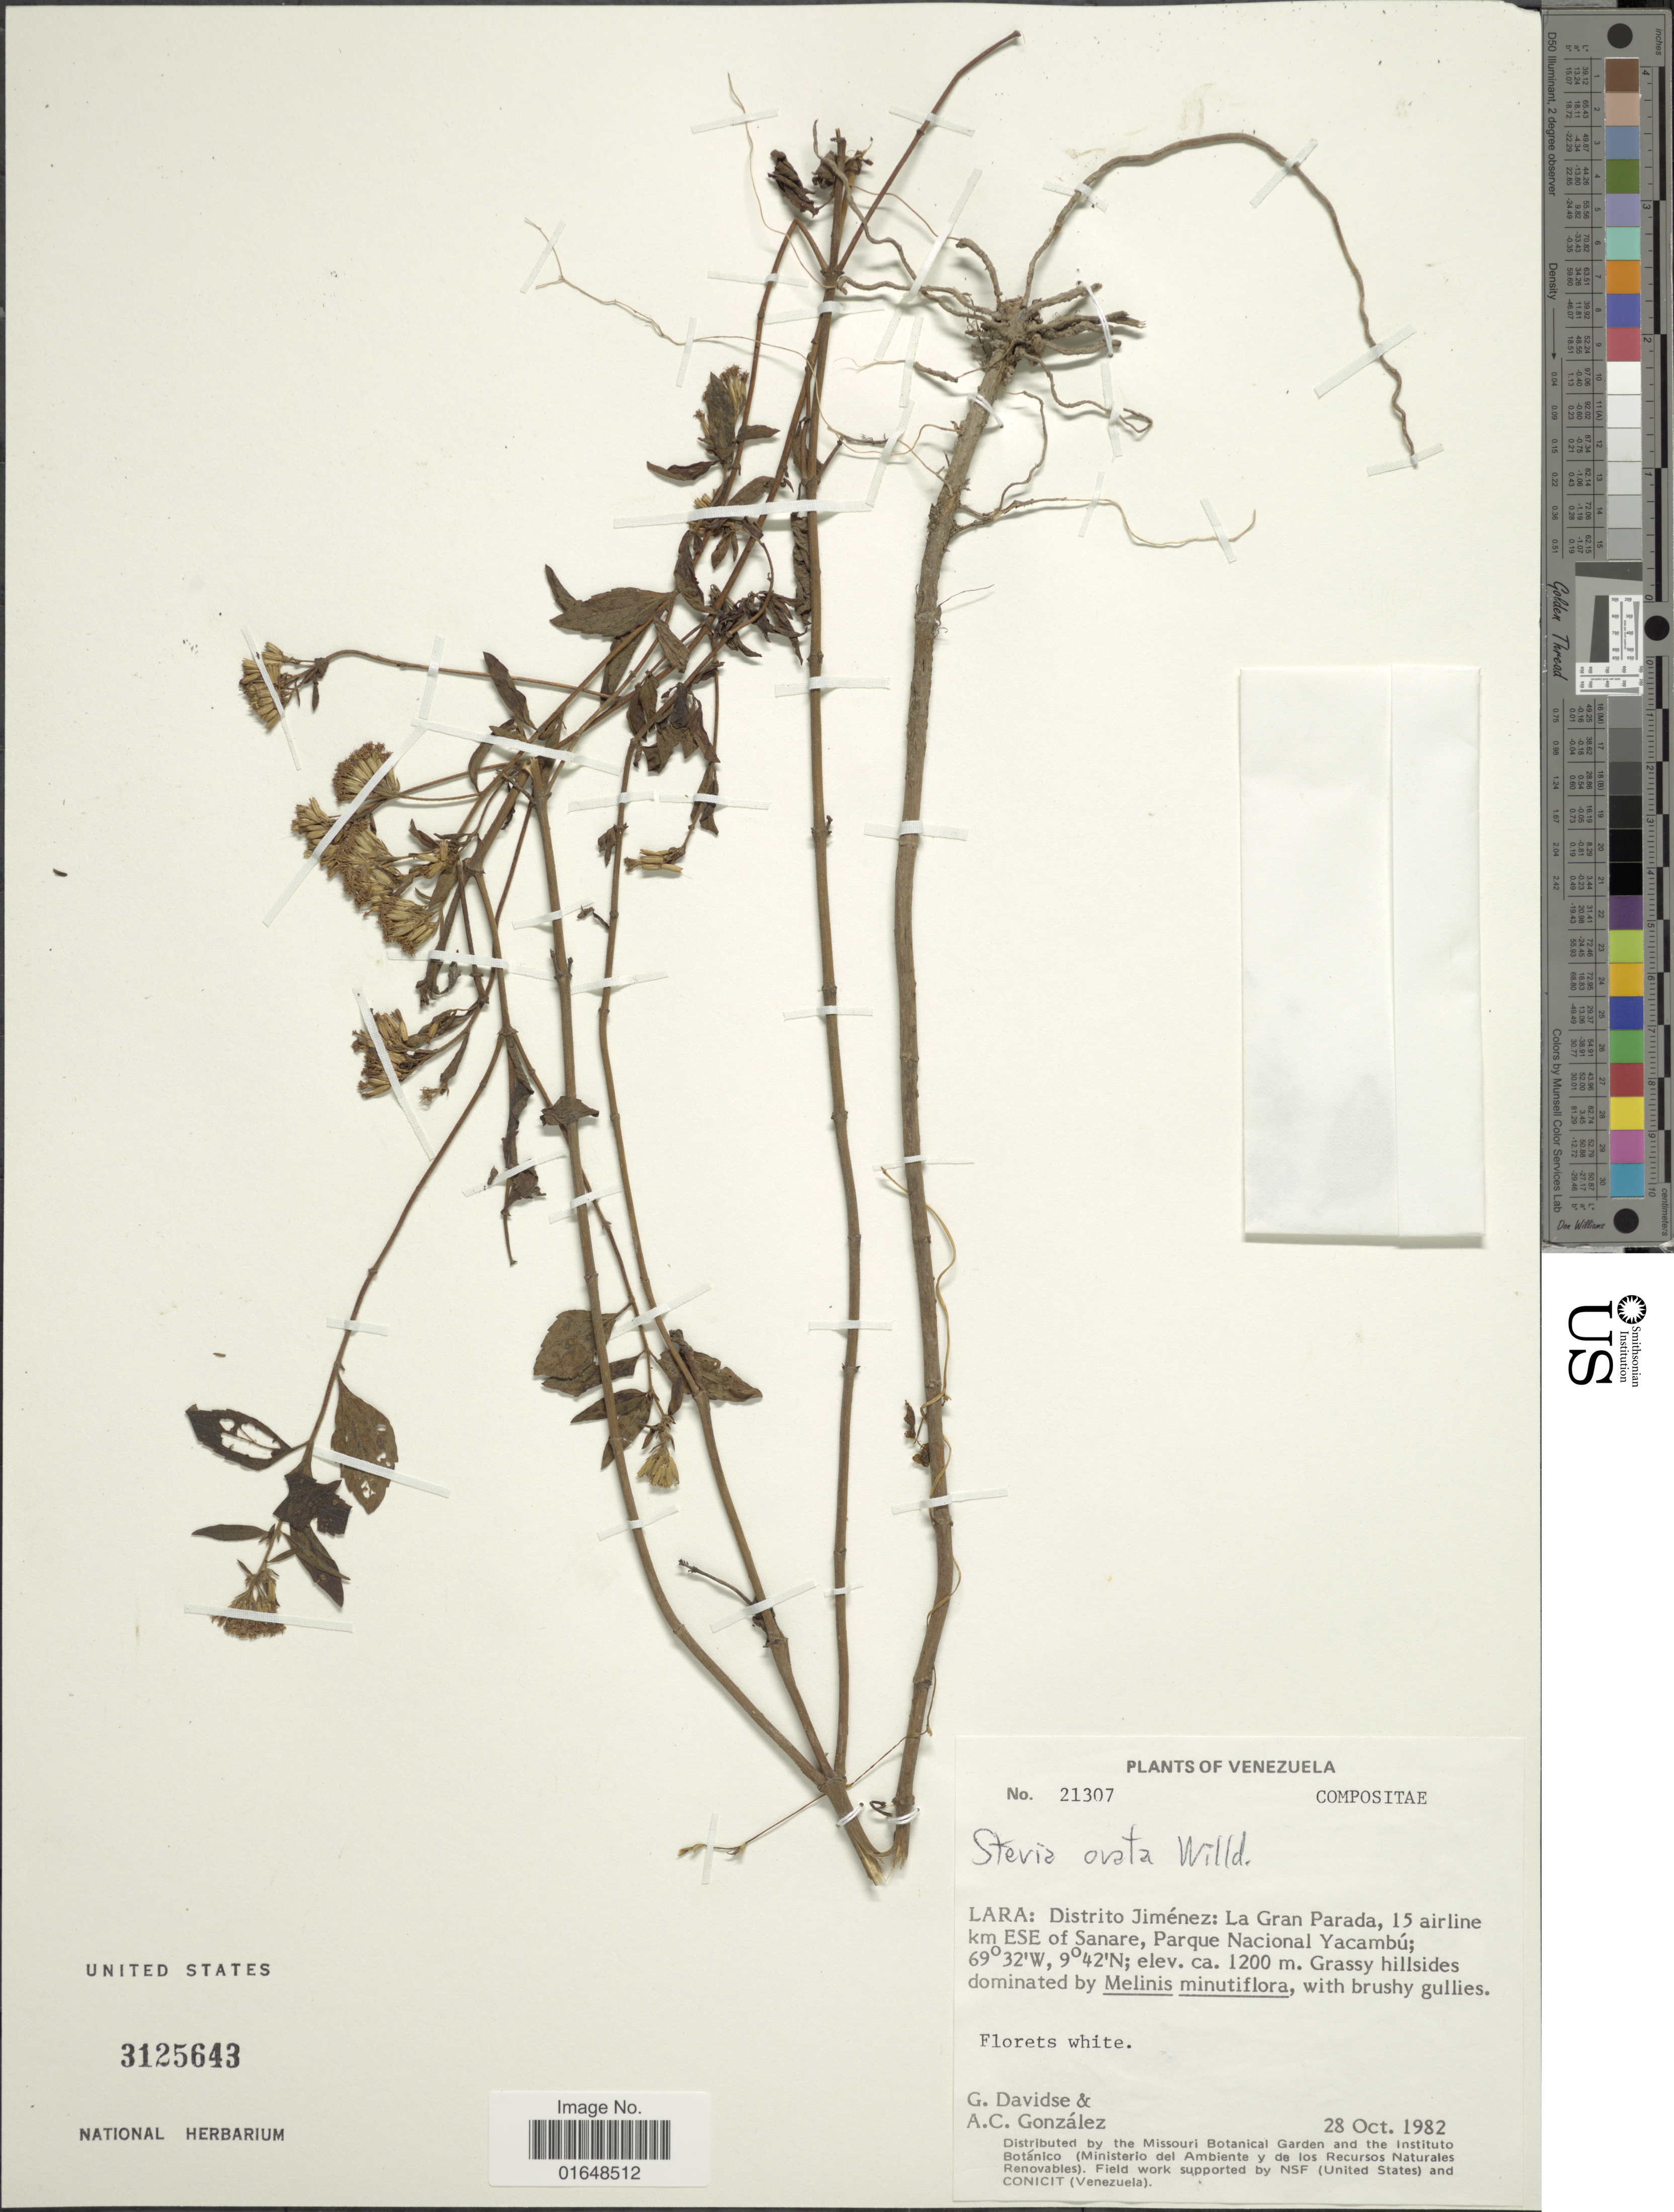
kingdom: Plantae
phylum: Tracheophyta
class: Magnoliopsida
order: Asterales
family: Asteraceae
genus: Stevia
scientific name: Stevia ovata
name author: Willd.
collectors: G. Davidse & A. C. González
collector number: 21307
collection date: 1982-10-28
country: Venezuela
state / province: Lara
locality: Lara: Distrito Jiménez: La Gran Parada, 15 airline km ESE of Sanare, Parque Nacional Yacambú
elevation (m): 1200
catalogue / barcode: US 3125643